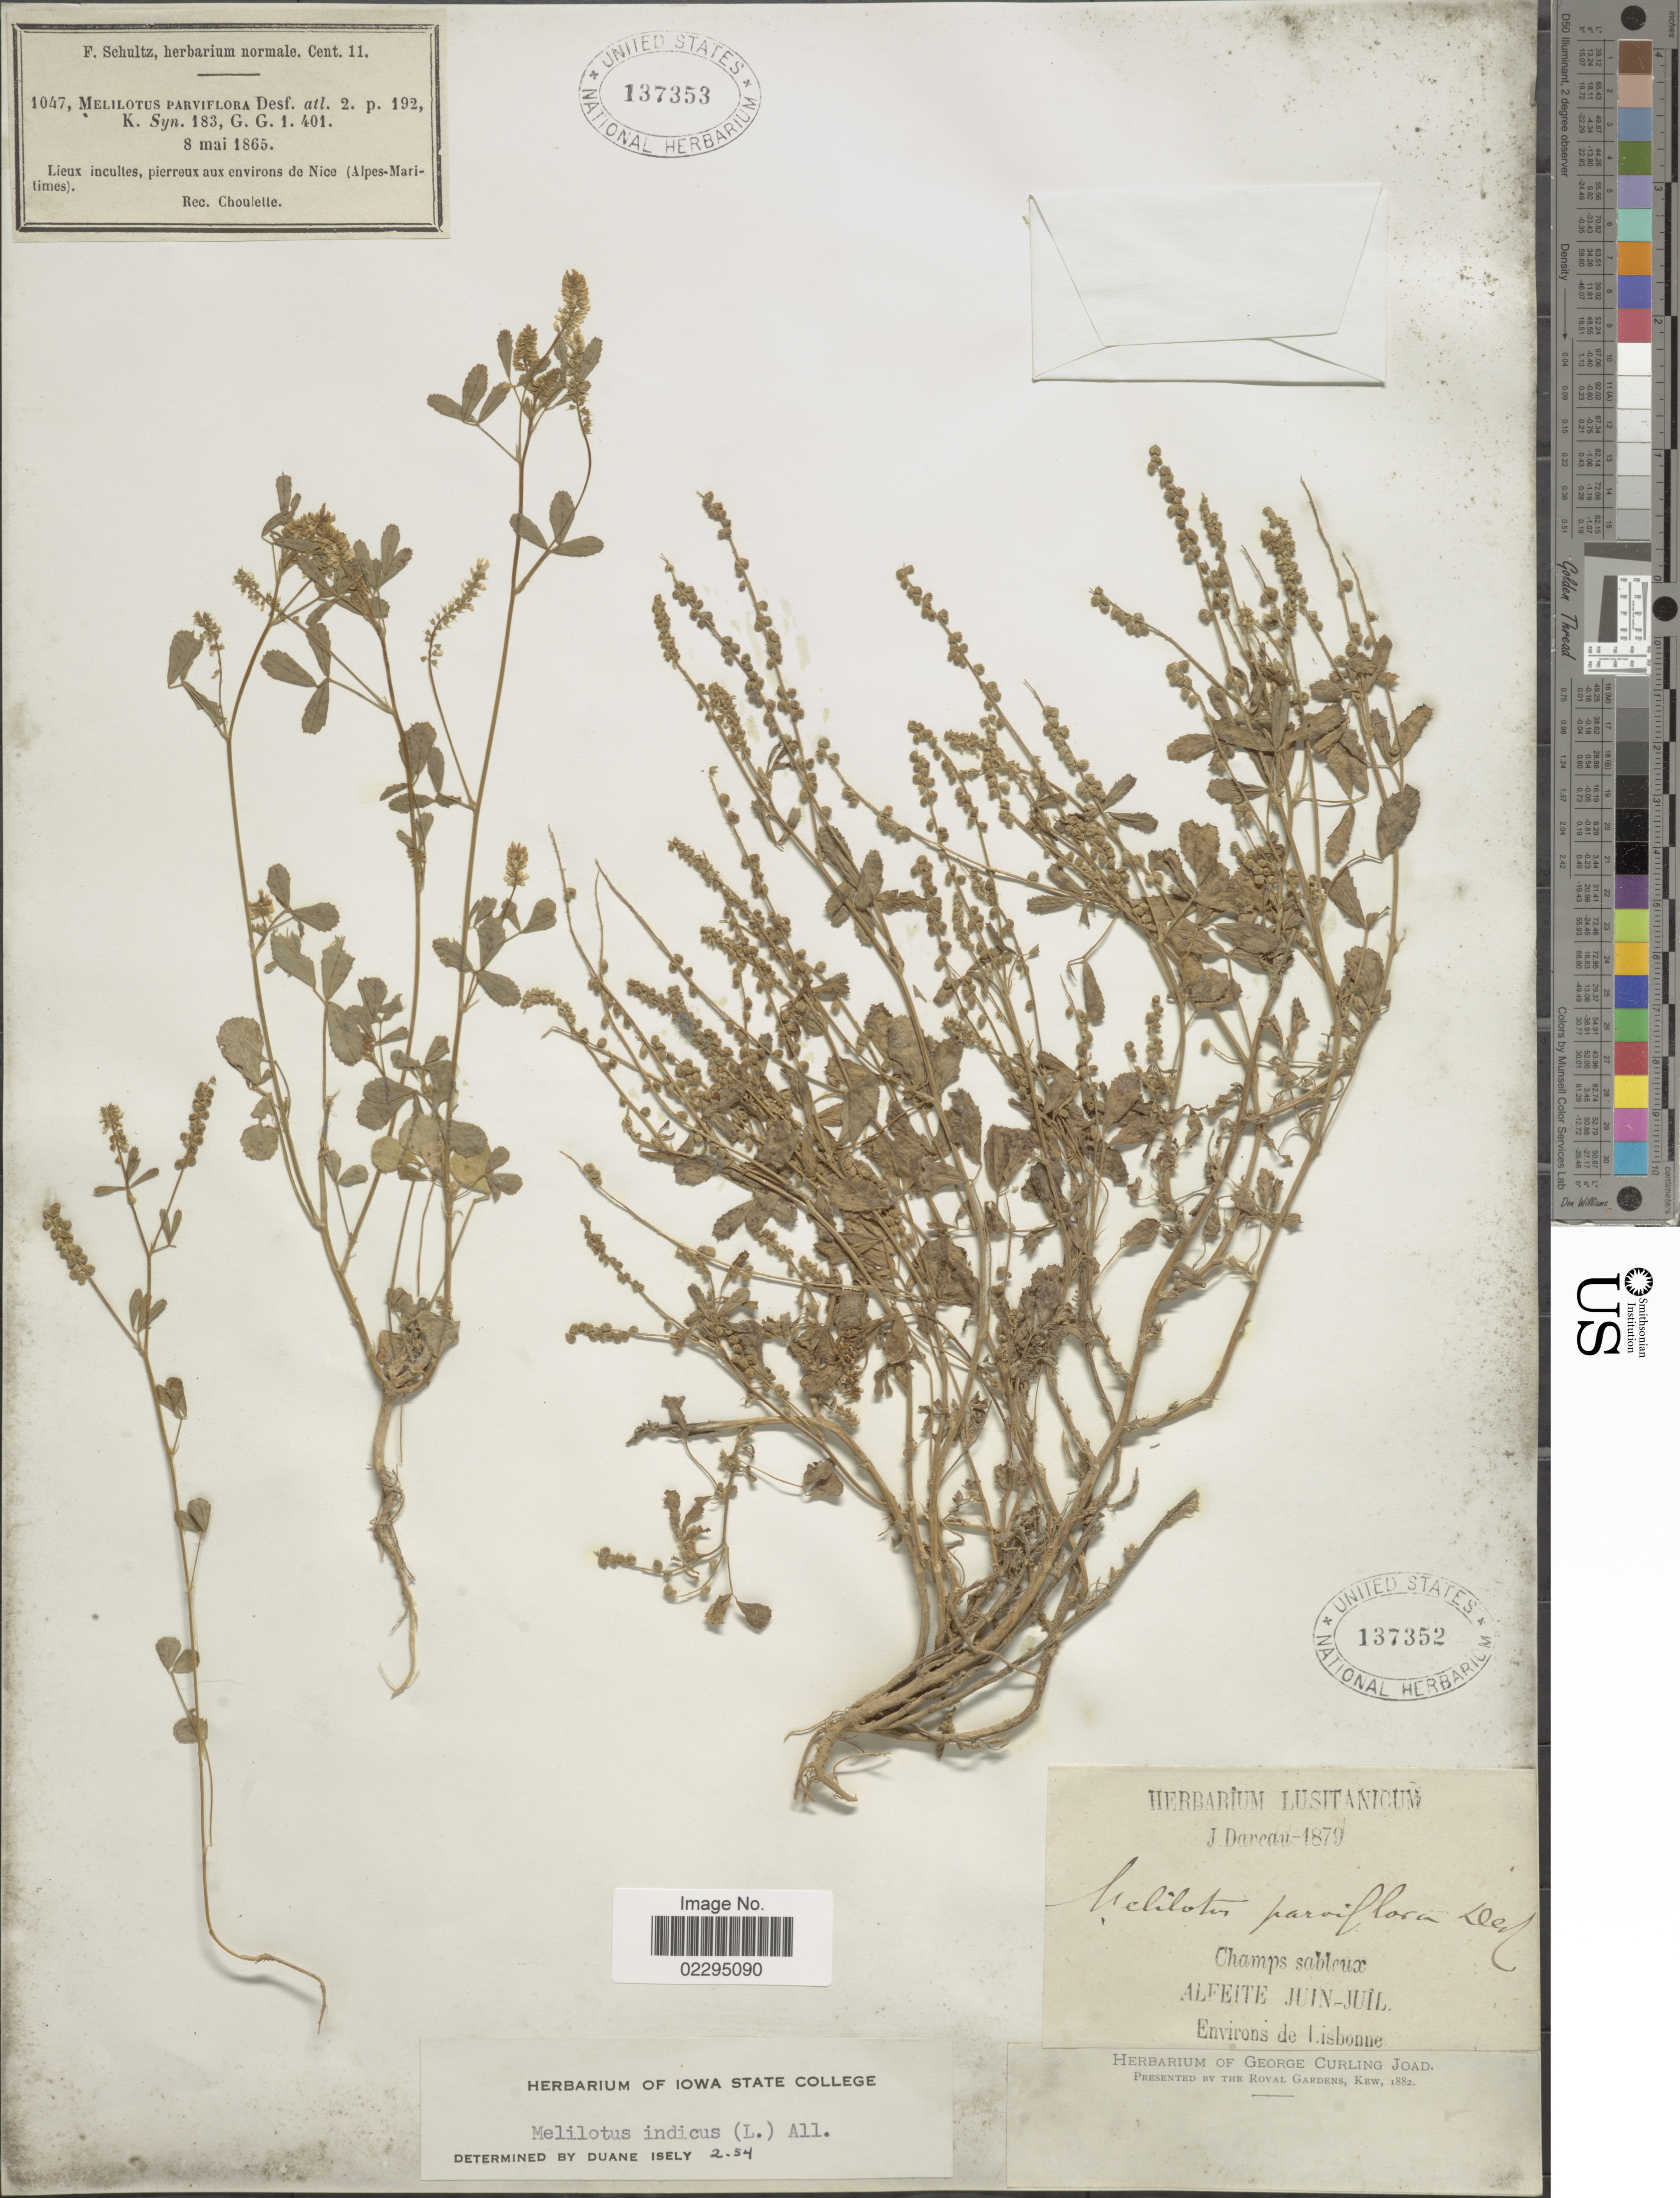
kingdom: Plantae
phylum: Tracheophyta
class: Magnoliopsida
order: Fabales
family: Fabaceae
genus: Melilotus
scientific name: Melilotus indicus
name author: (L.) All.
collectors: J. Daveau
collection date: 1879-06/1879-07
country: Portugal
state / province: Lisboa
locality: Environs de Lisbonne.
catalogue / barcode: US 137352